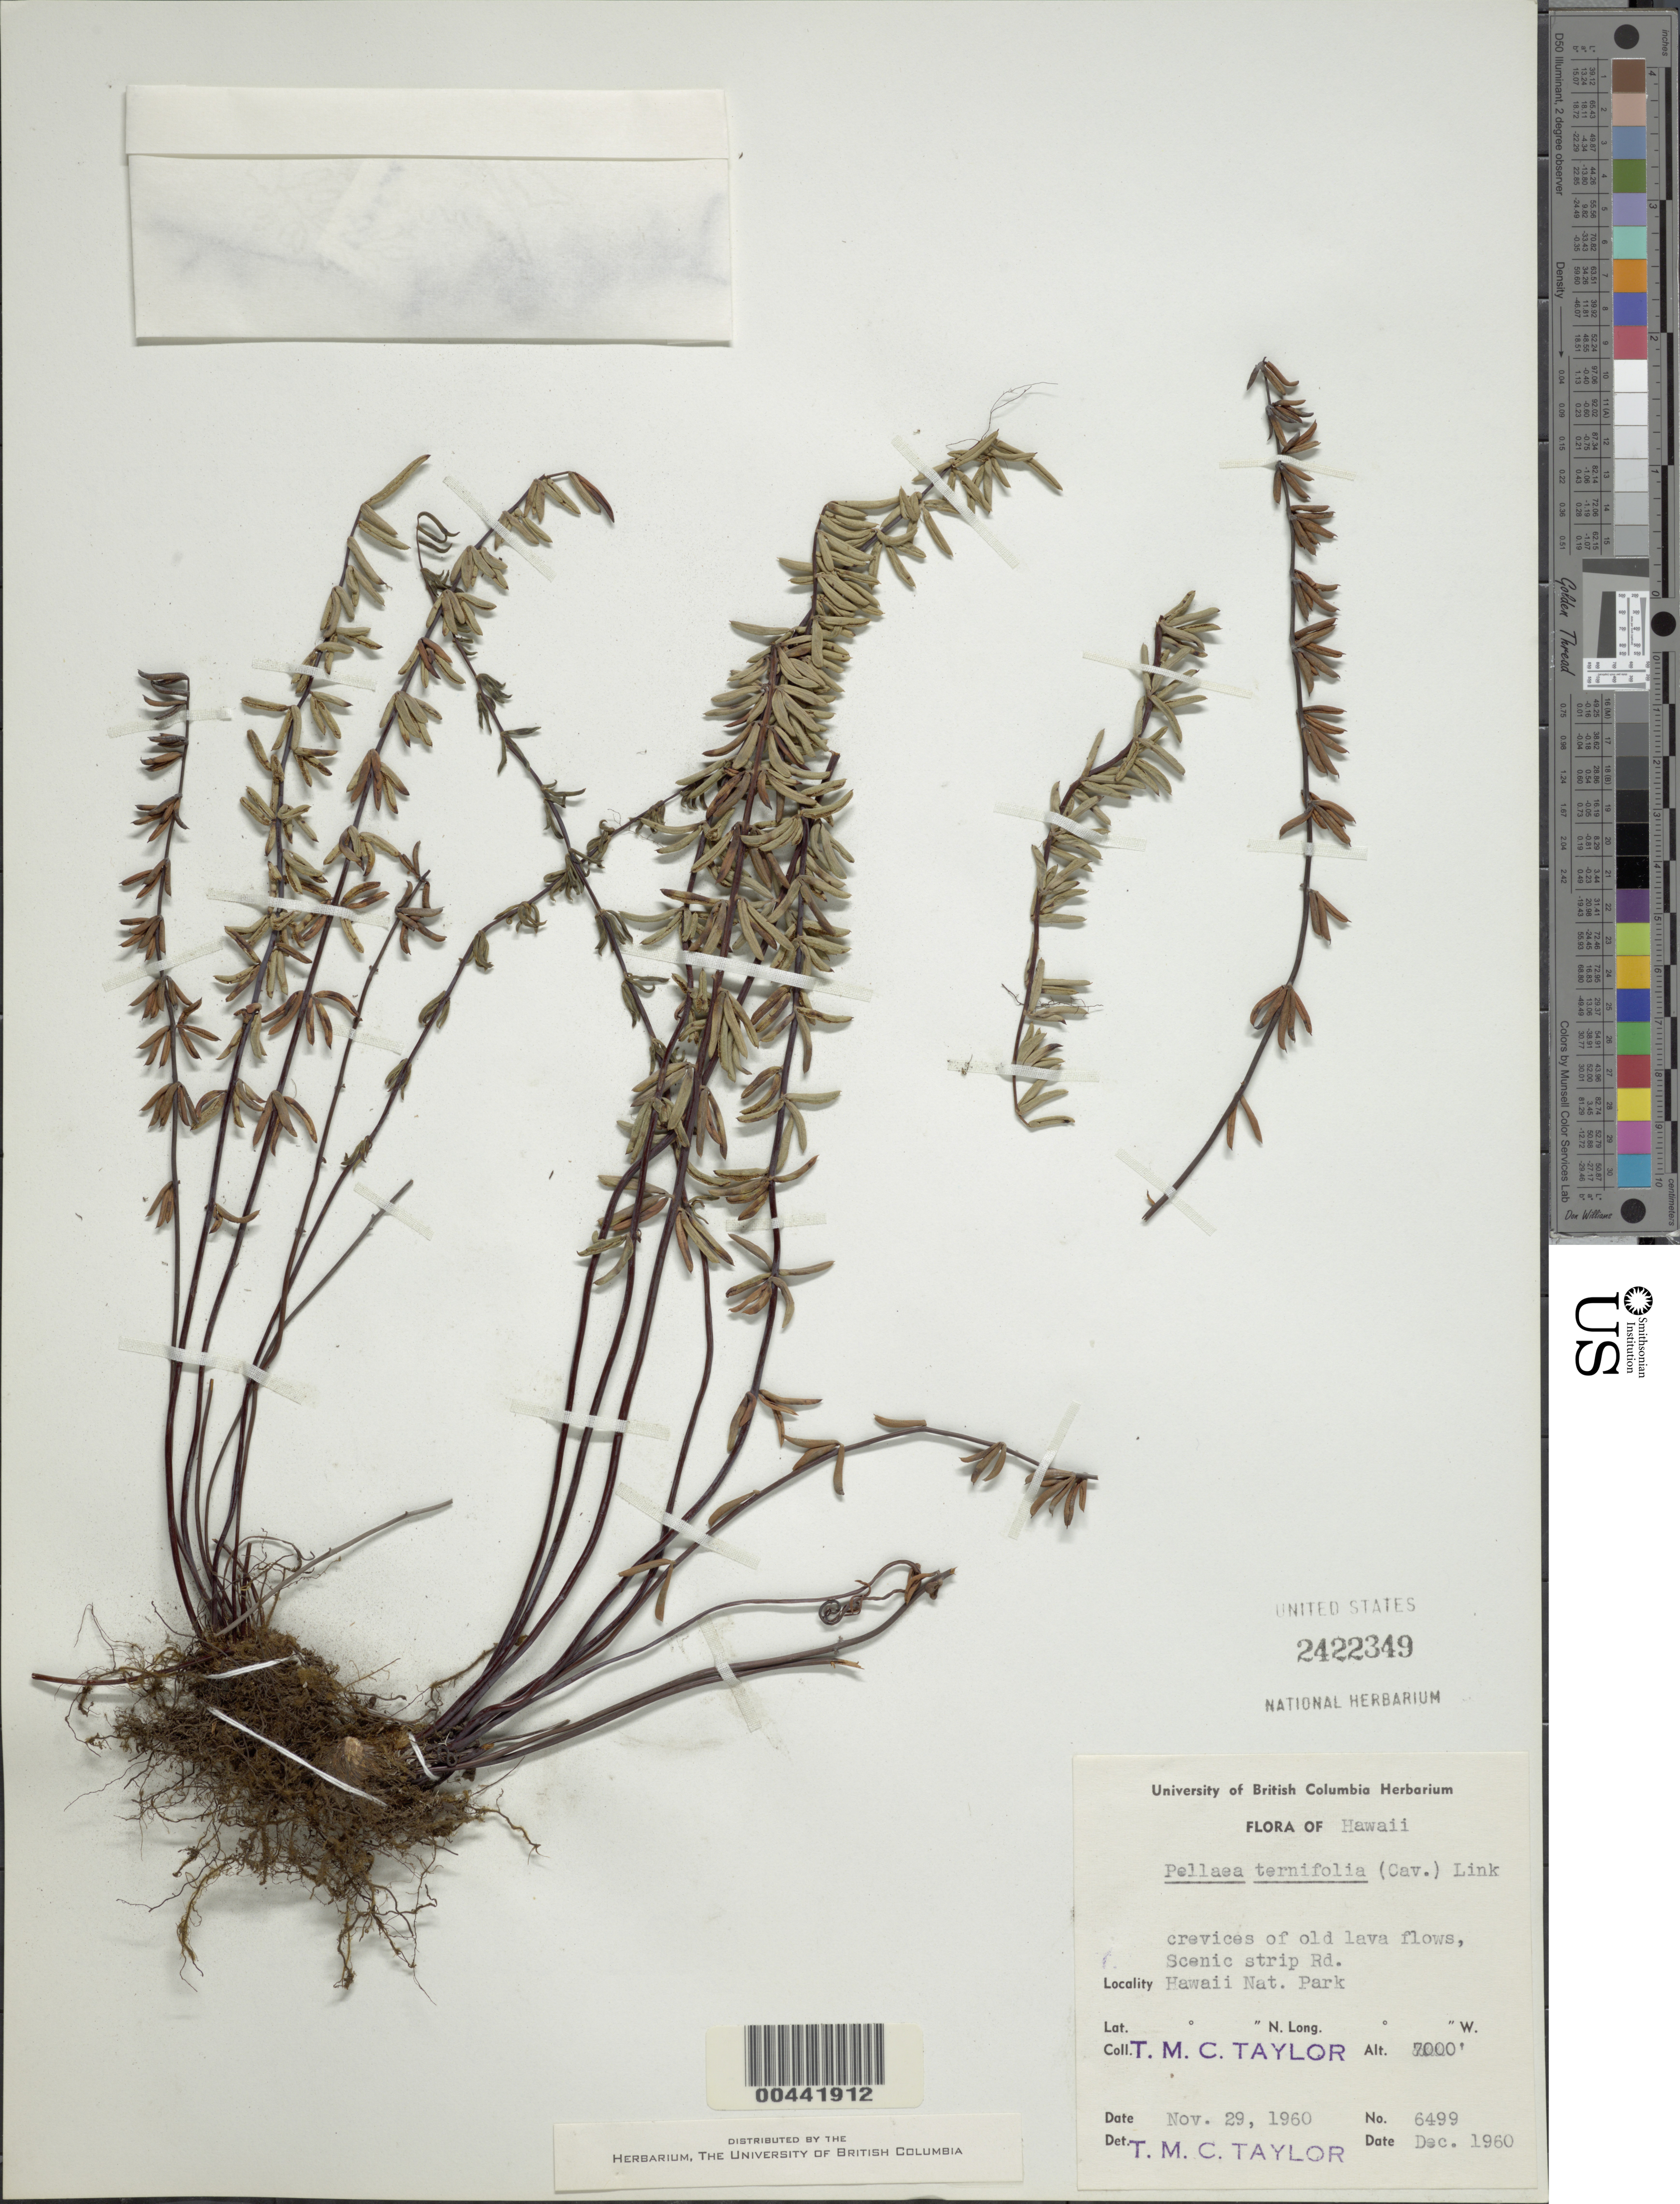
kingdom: Plantae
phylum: Tracheophyta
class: Polypodiopsida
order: Polypodiales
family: Pteridaceae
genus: Pellaea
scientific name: Pellaea ternifolia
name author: (Cav.) Link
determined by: Taylor, T. M. C.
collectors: T. M. C. Taylor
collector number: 6499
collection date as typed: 29 Nov 1960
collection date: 1960-11-29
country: United States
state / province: Hawaii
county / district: Hawaii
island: Hawaii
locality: Hawaii National Park, Scenic Strip Road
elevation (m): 2134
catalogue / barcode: US 2422349